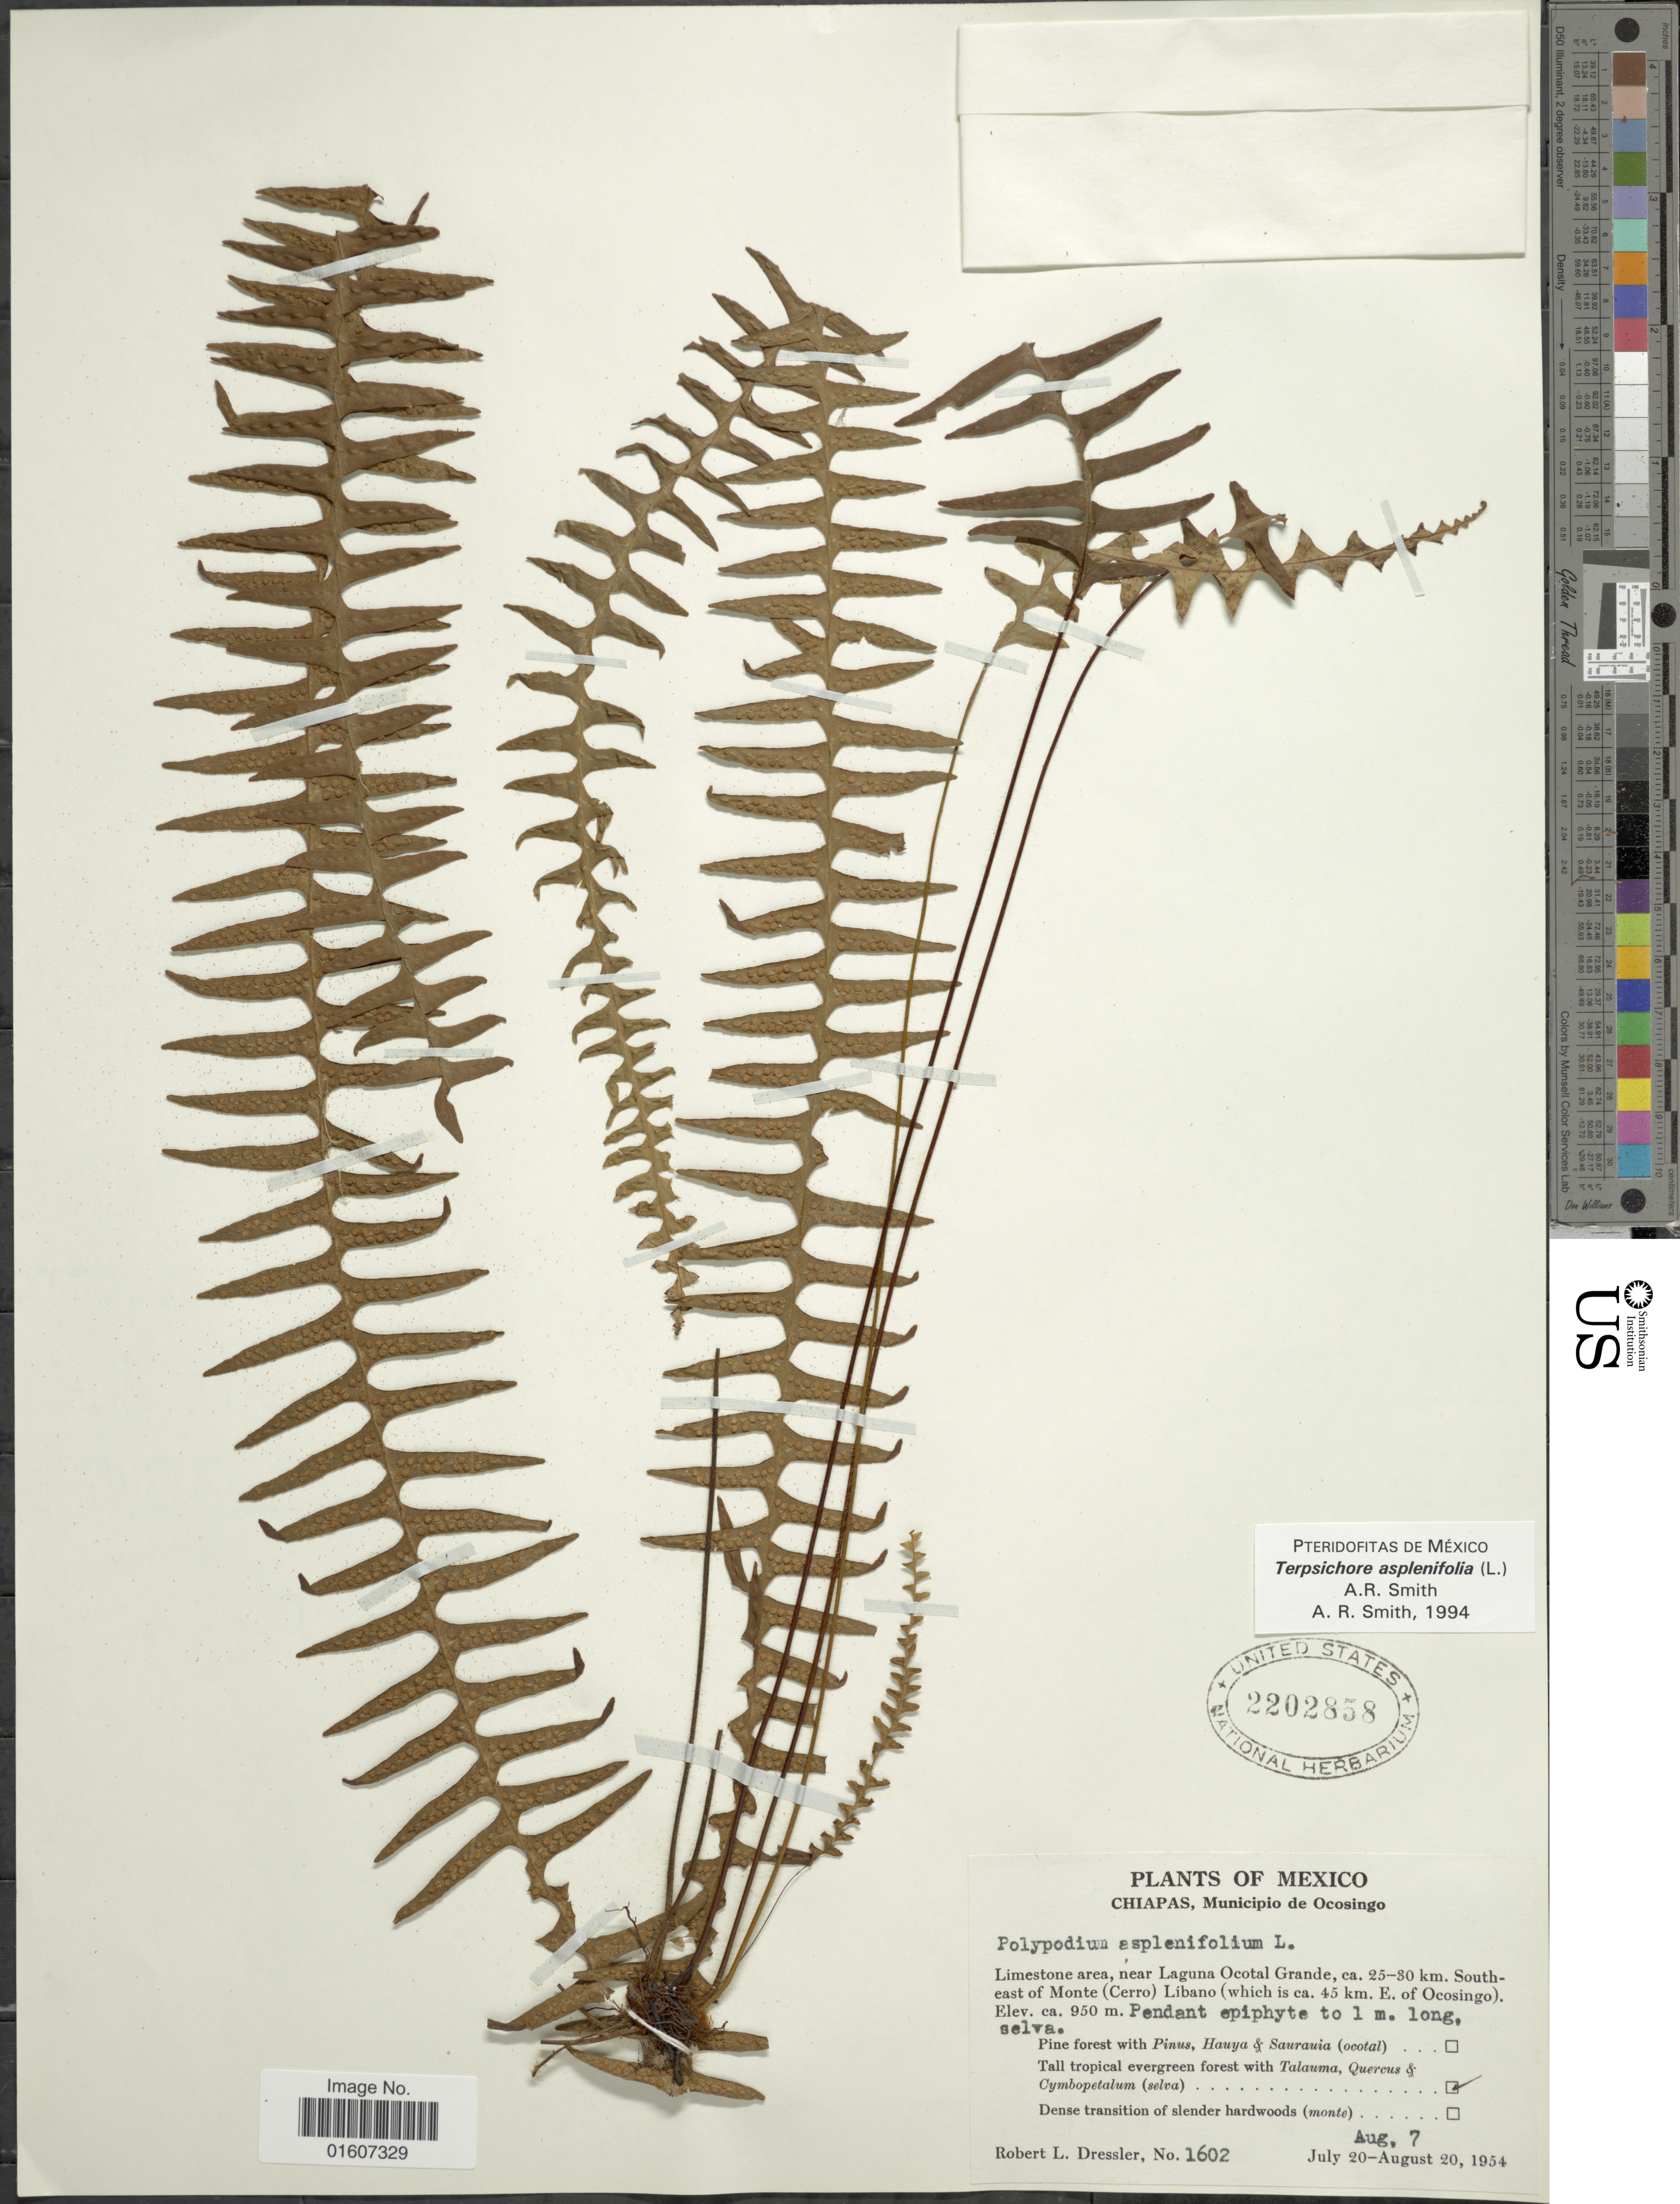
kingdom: Plantae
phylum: Tracheophyta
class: Polypodiopsida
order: Polypodiales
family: Polypodiaceae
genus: Terpsichore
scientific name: Terpsichore asplenifolia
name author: (L.) A.R. Sm.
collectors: R. Dressler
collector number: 1602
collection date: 1954-08-07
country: Mexico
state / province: Chiapas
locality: Municipio de Ocosingo, Limestone area, near Laguna Ocotal Grande, ca. 25-30 km. Southeast of Monte (Cerro) Líbano (which is ca. 45 km. E. of Ocosingo)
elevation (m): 950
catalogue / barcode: US 2202858